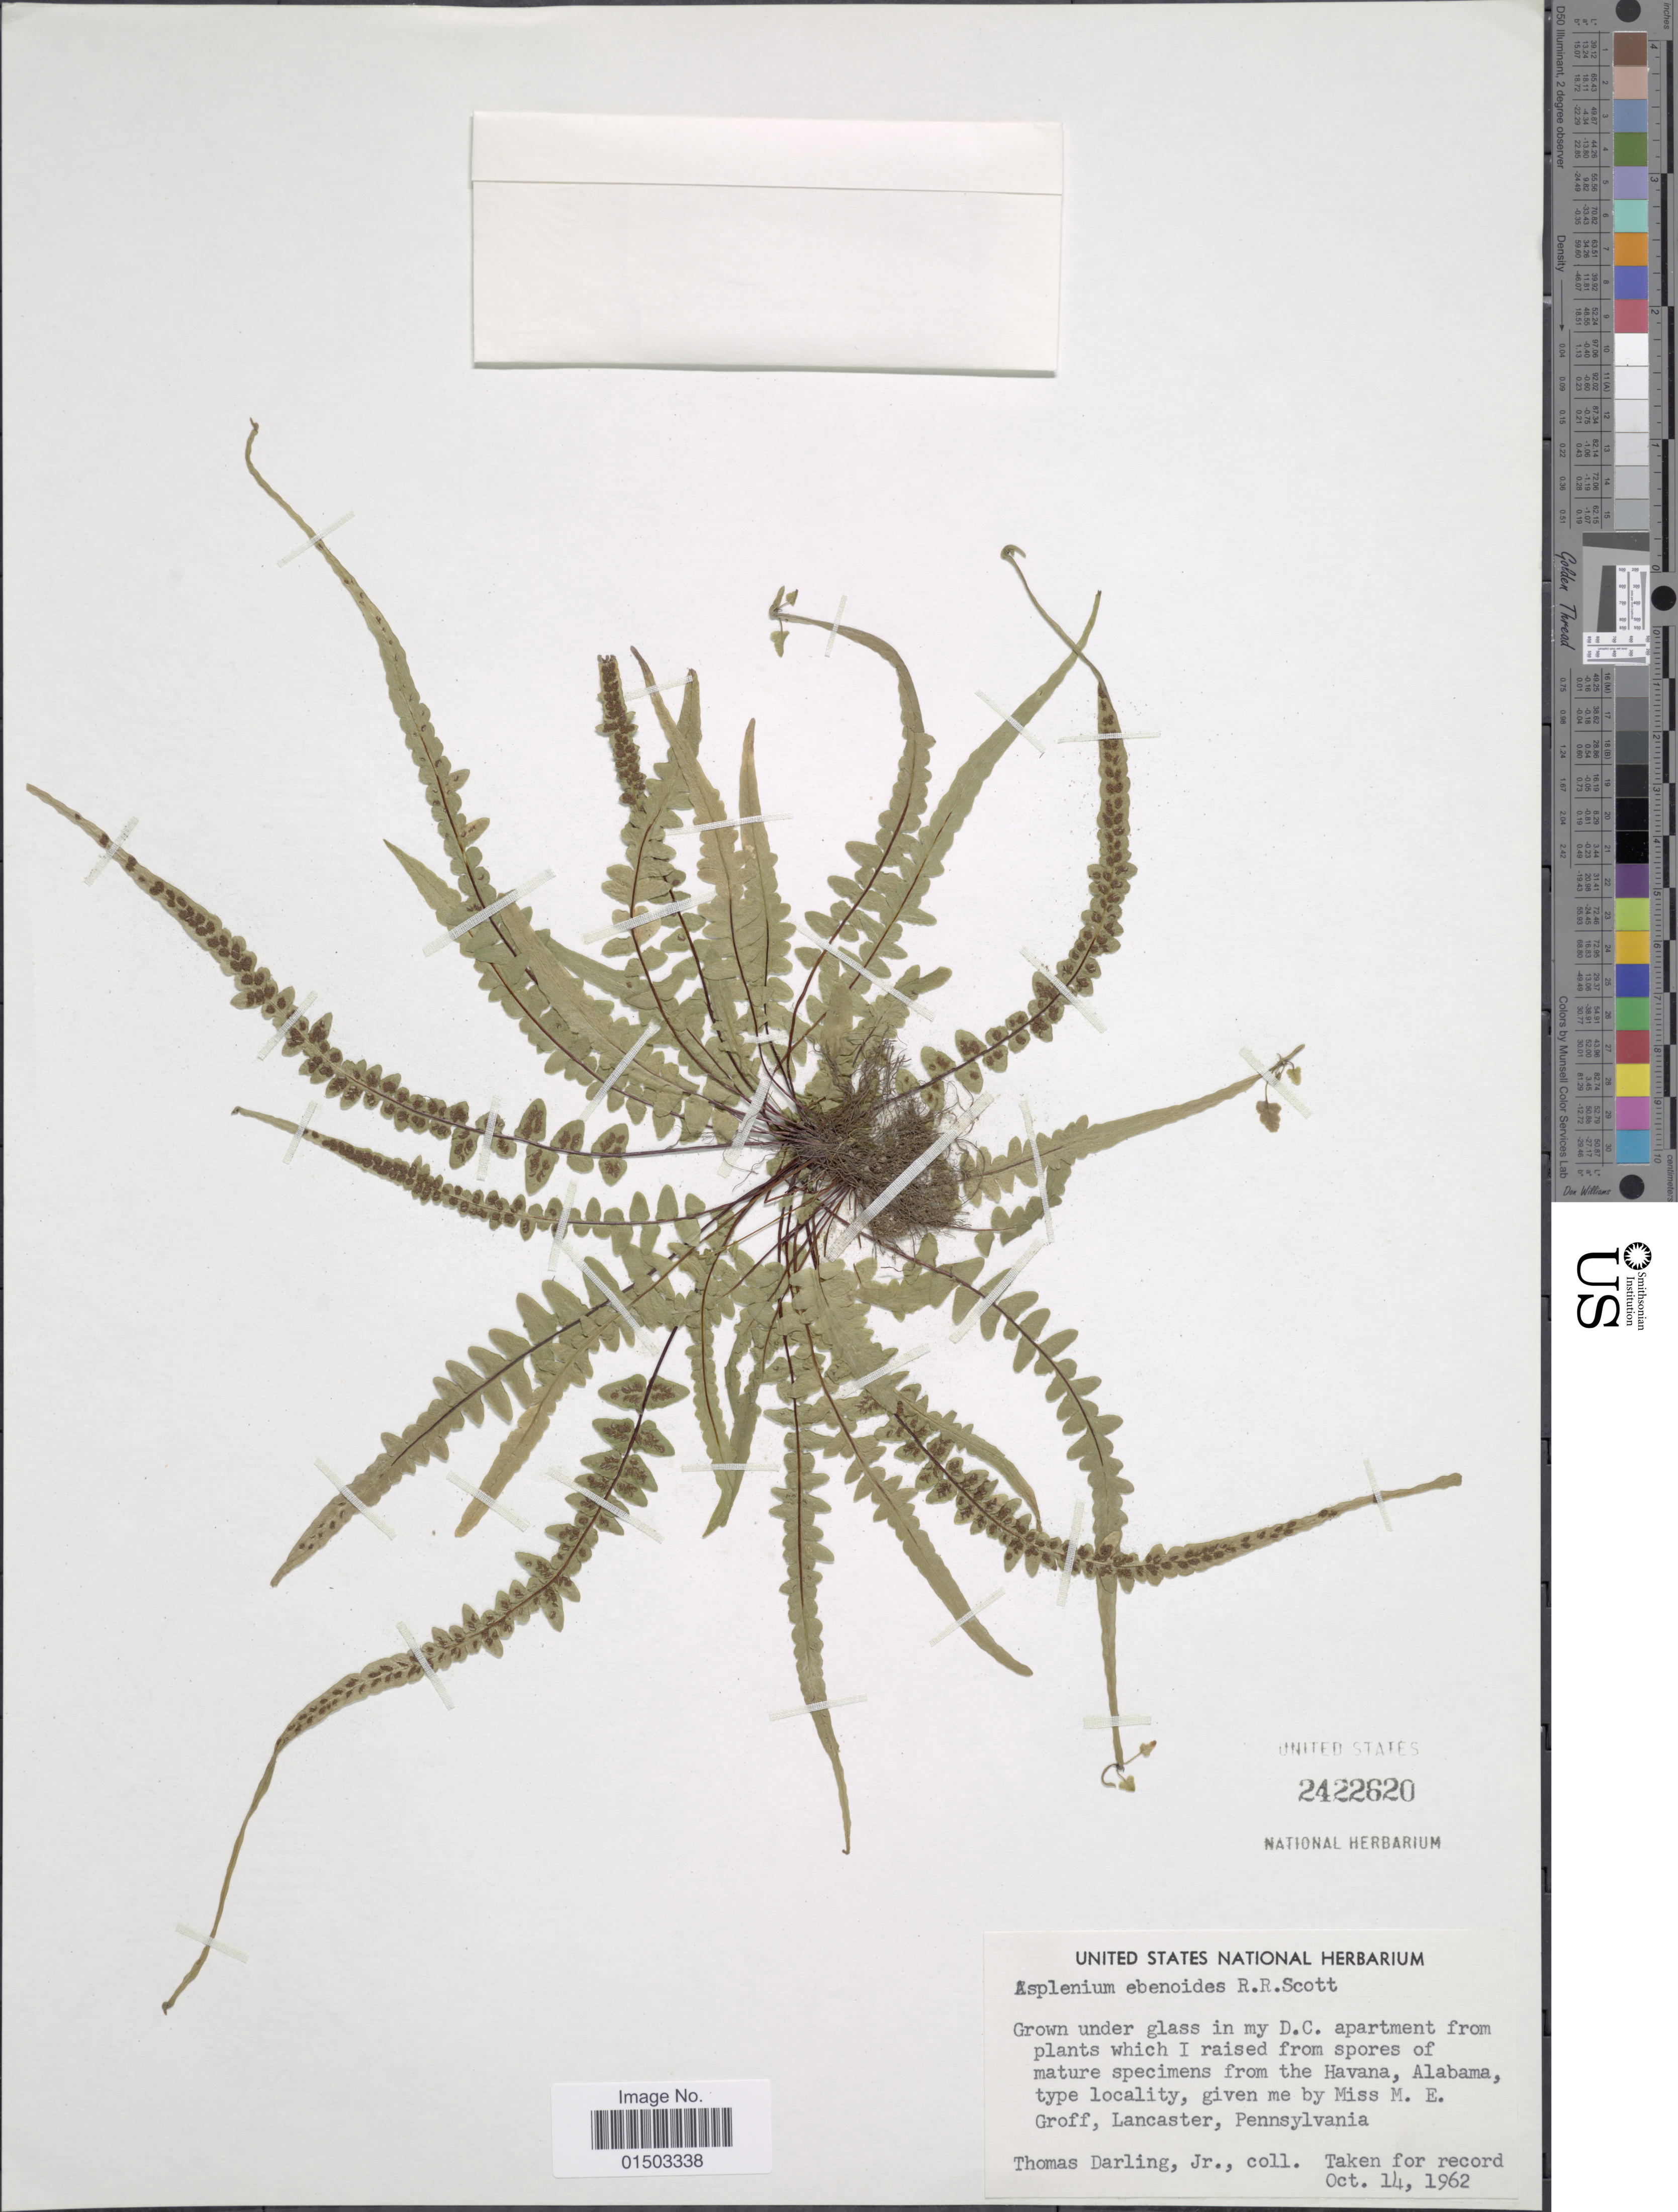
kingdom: Plantae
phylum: Tracheophyta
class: Polypodiopsida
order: Polypodiales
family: Aspleniaceae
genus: Asplenium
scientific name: Asplenium x ebenoides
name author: R.R. Scott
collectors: T. Darling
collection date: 1962-10-14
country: United States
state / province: Alabama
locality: Grown under glass in my D.C. department. Havana, Alabama, type locality. [unsure placement]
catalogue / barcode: US 2422620